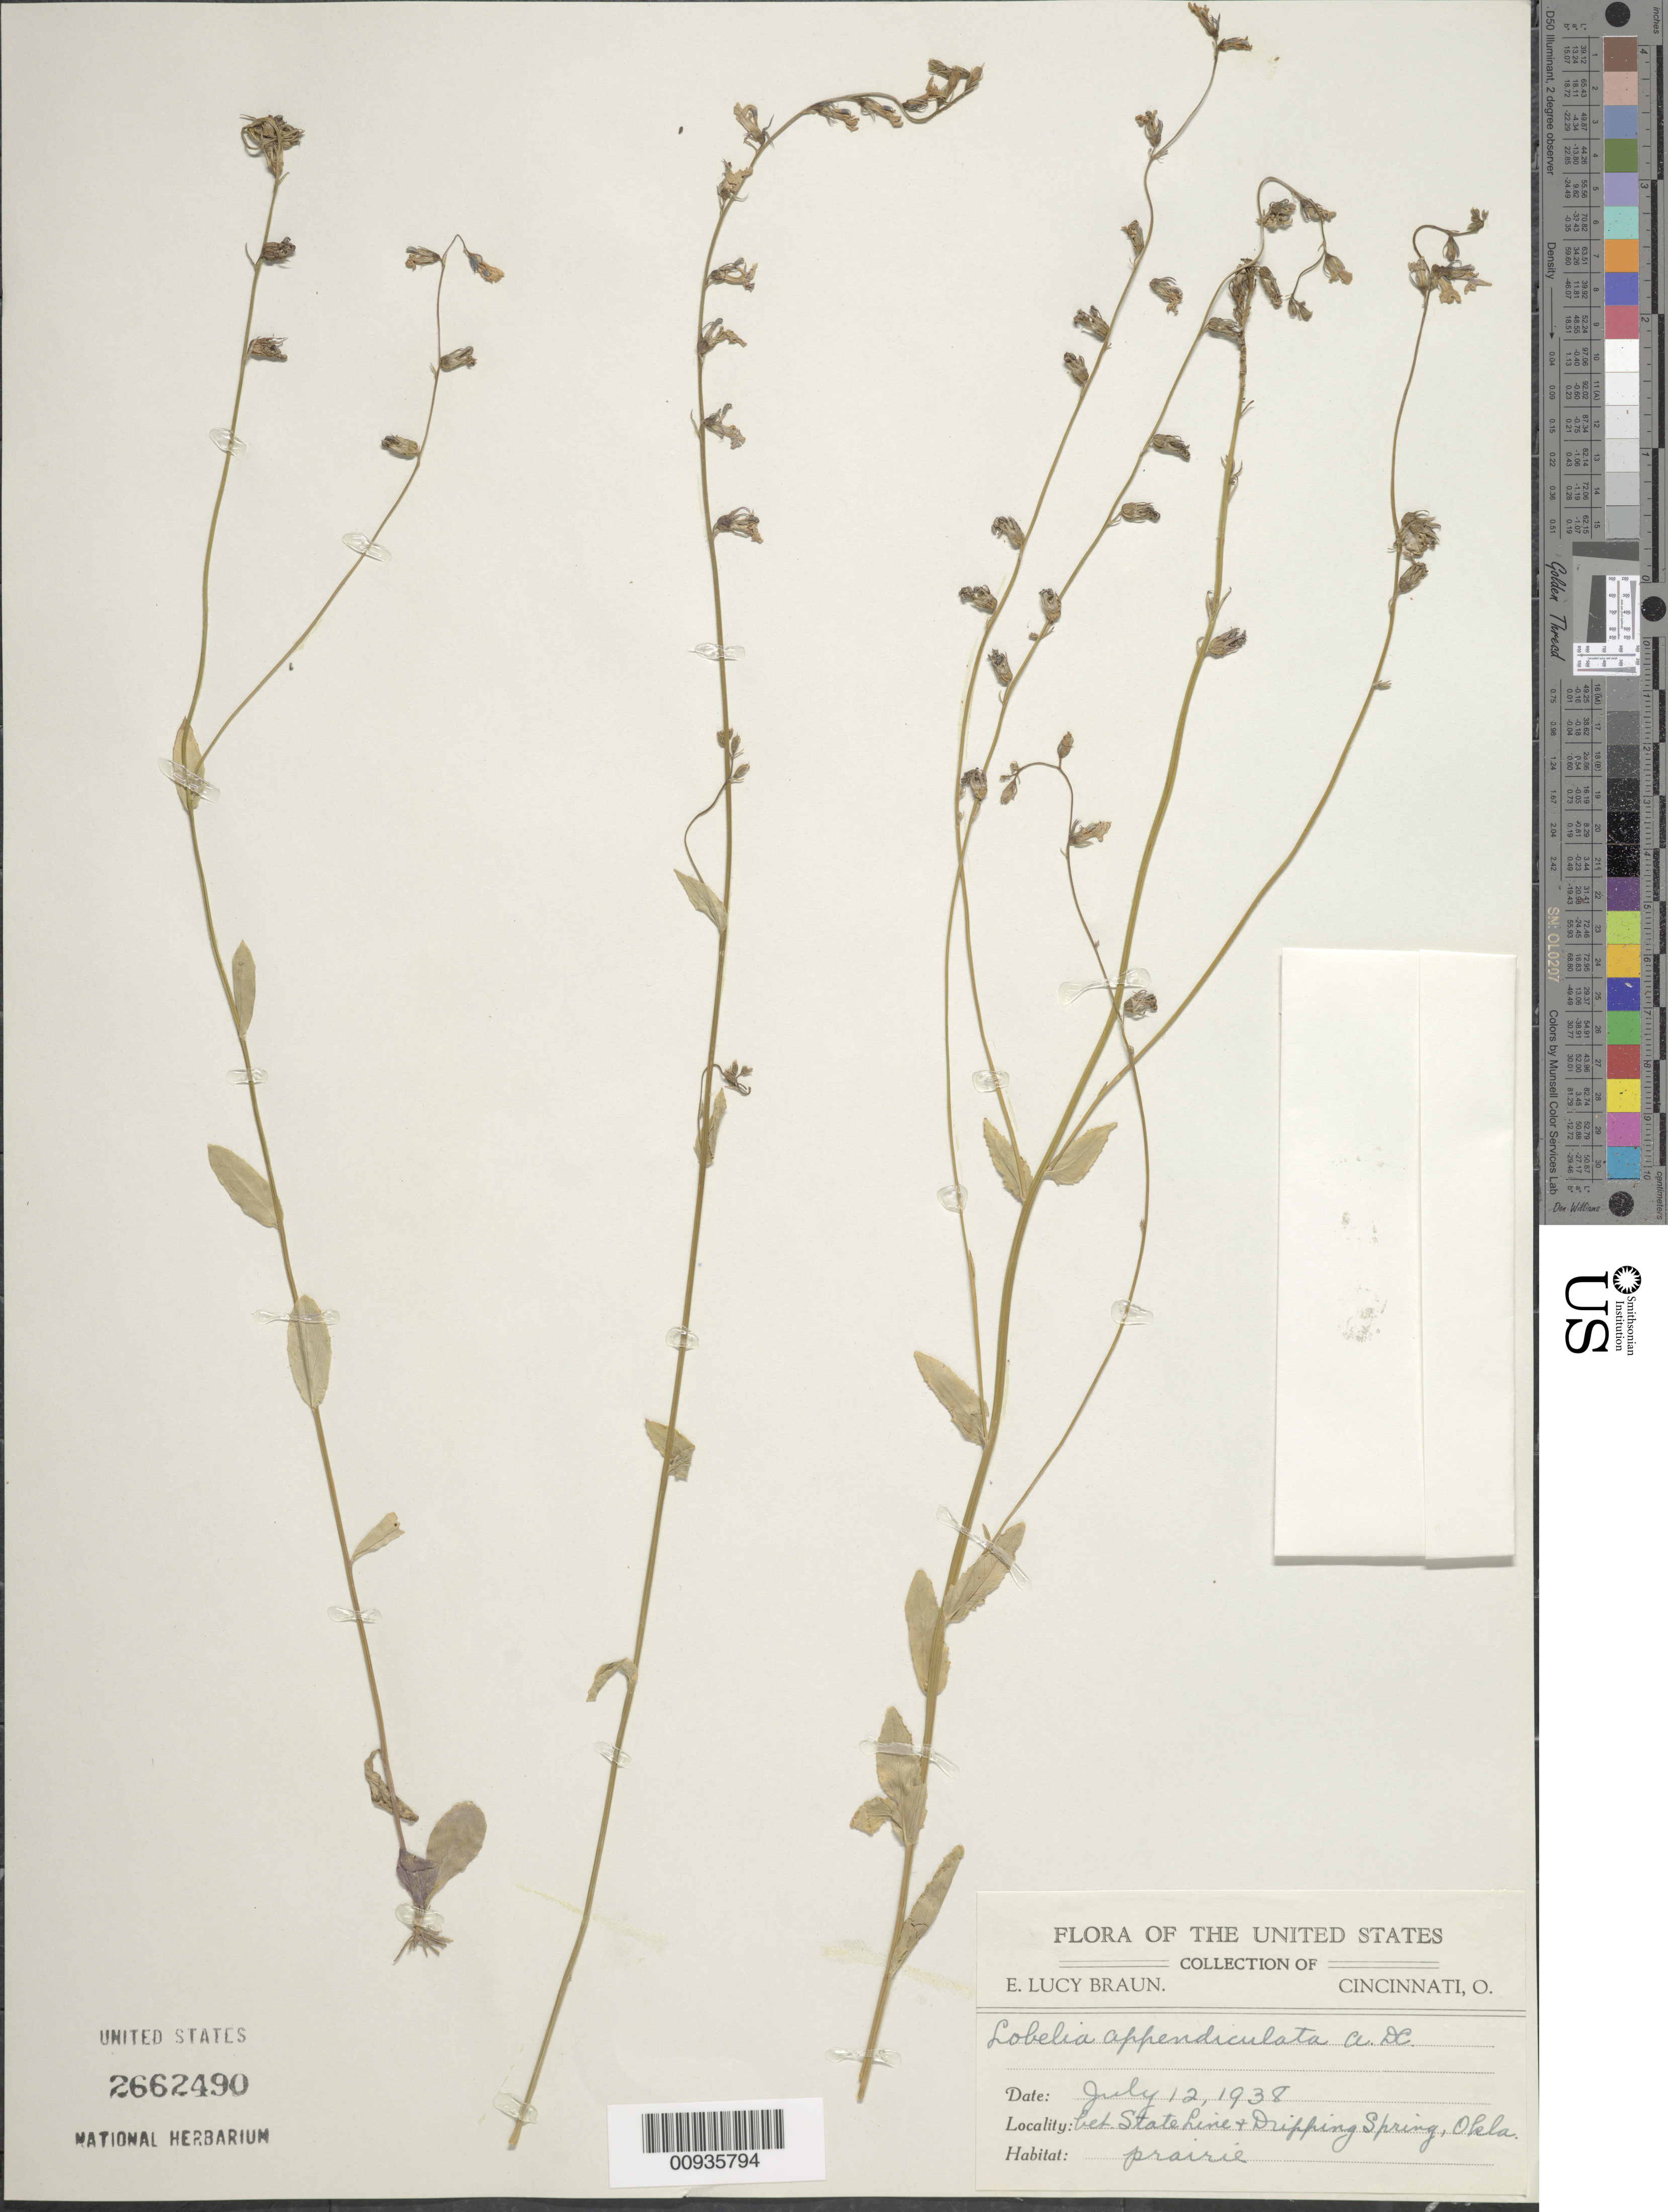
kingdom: Plantae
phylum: Tracheophyta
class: Magnoliopsida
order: Asterales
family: Campanulaceae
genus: Lobelia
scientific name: Lobelia appendiculata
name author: A. DC.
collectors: E. L. Braun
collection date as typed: July 12, 1938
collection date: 1938-07-12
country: United States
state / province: Oklahoma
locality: Between State Line and Dripping Springs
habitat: prairie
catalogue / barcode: US 2662490